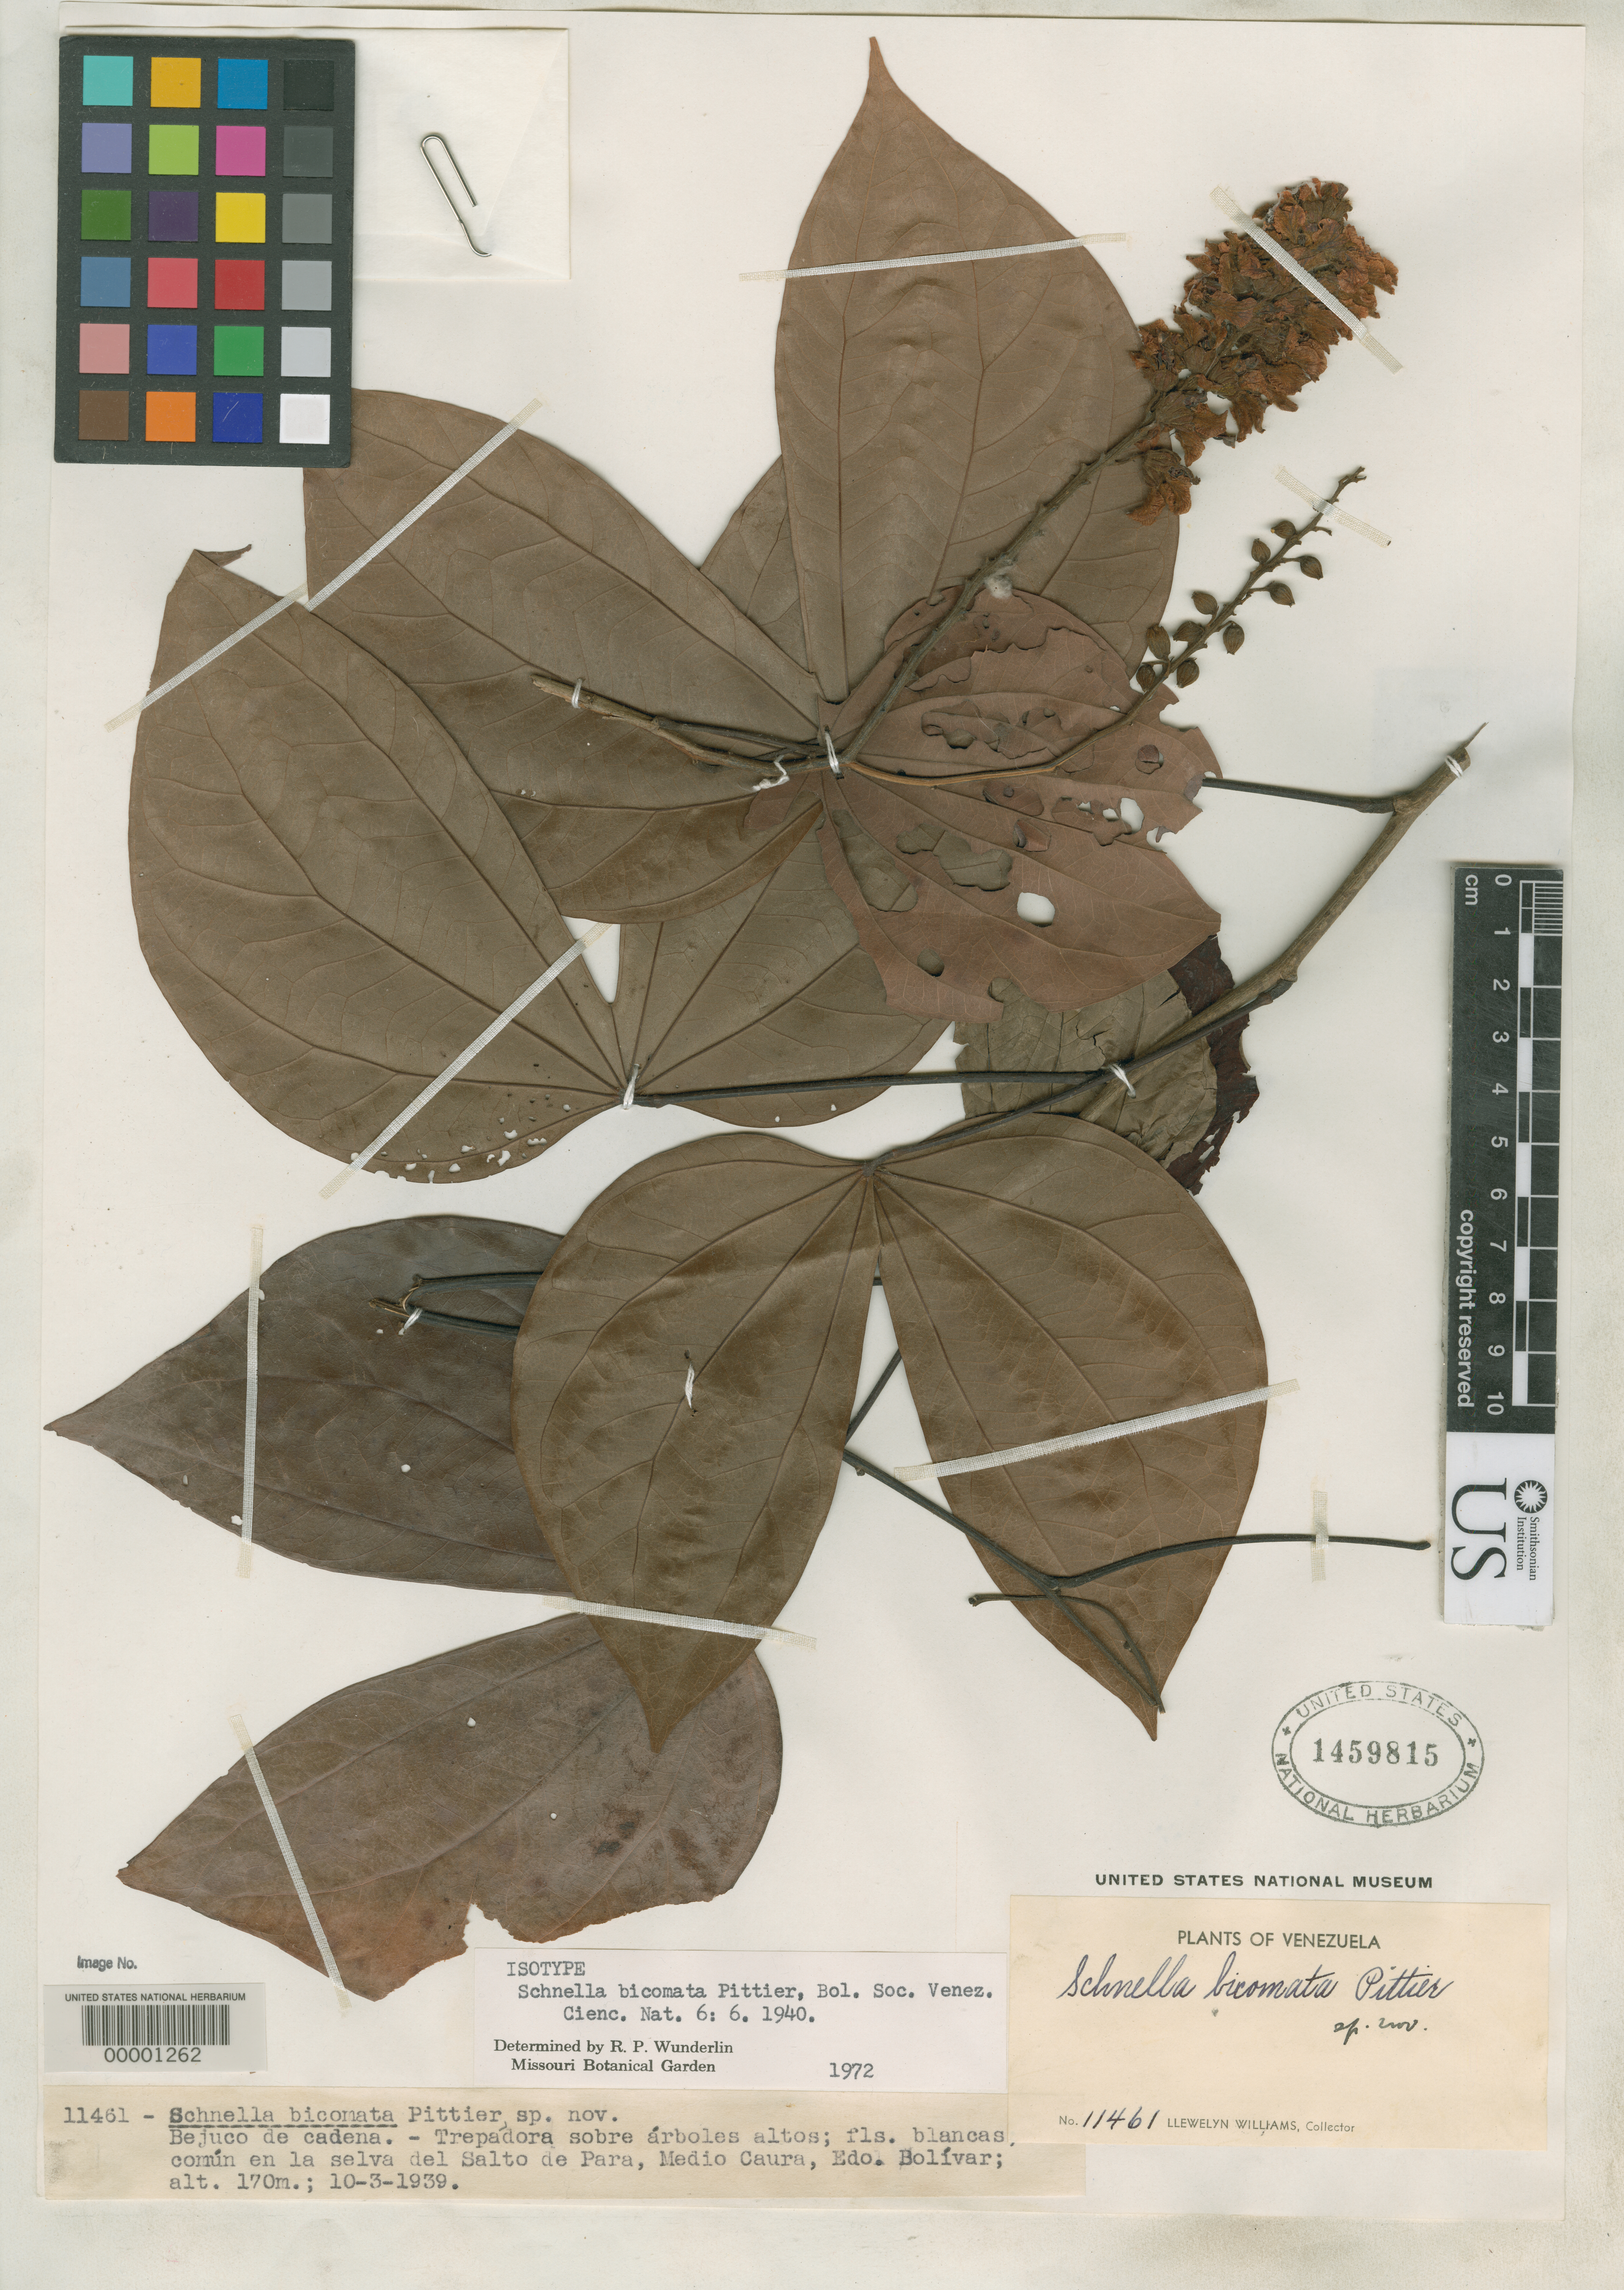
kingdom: Plantae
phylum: Tracheophyta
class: Magnoliopsida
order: Fabales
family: Fabaceae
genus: Schnella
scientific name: Schnella bicomata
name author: Pittier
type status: Isotype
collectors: Ll. Williams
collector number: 11461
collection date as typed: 1939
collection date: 1939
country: Venezuela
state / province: Bolivar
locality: Salto de Para, Medio Caura.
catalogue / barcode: US 1459815